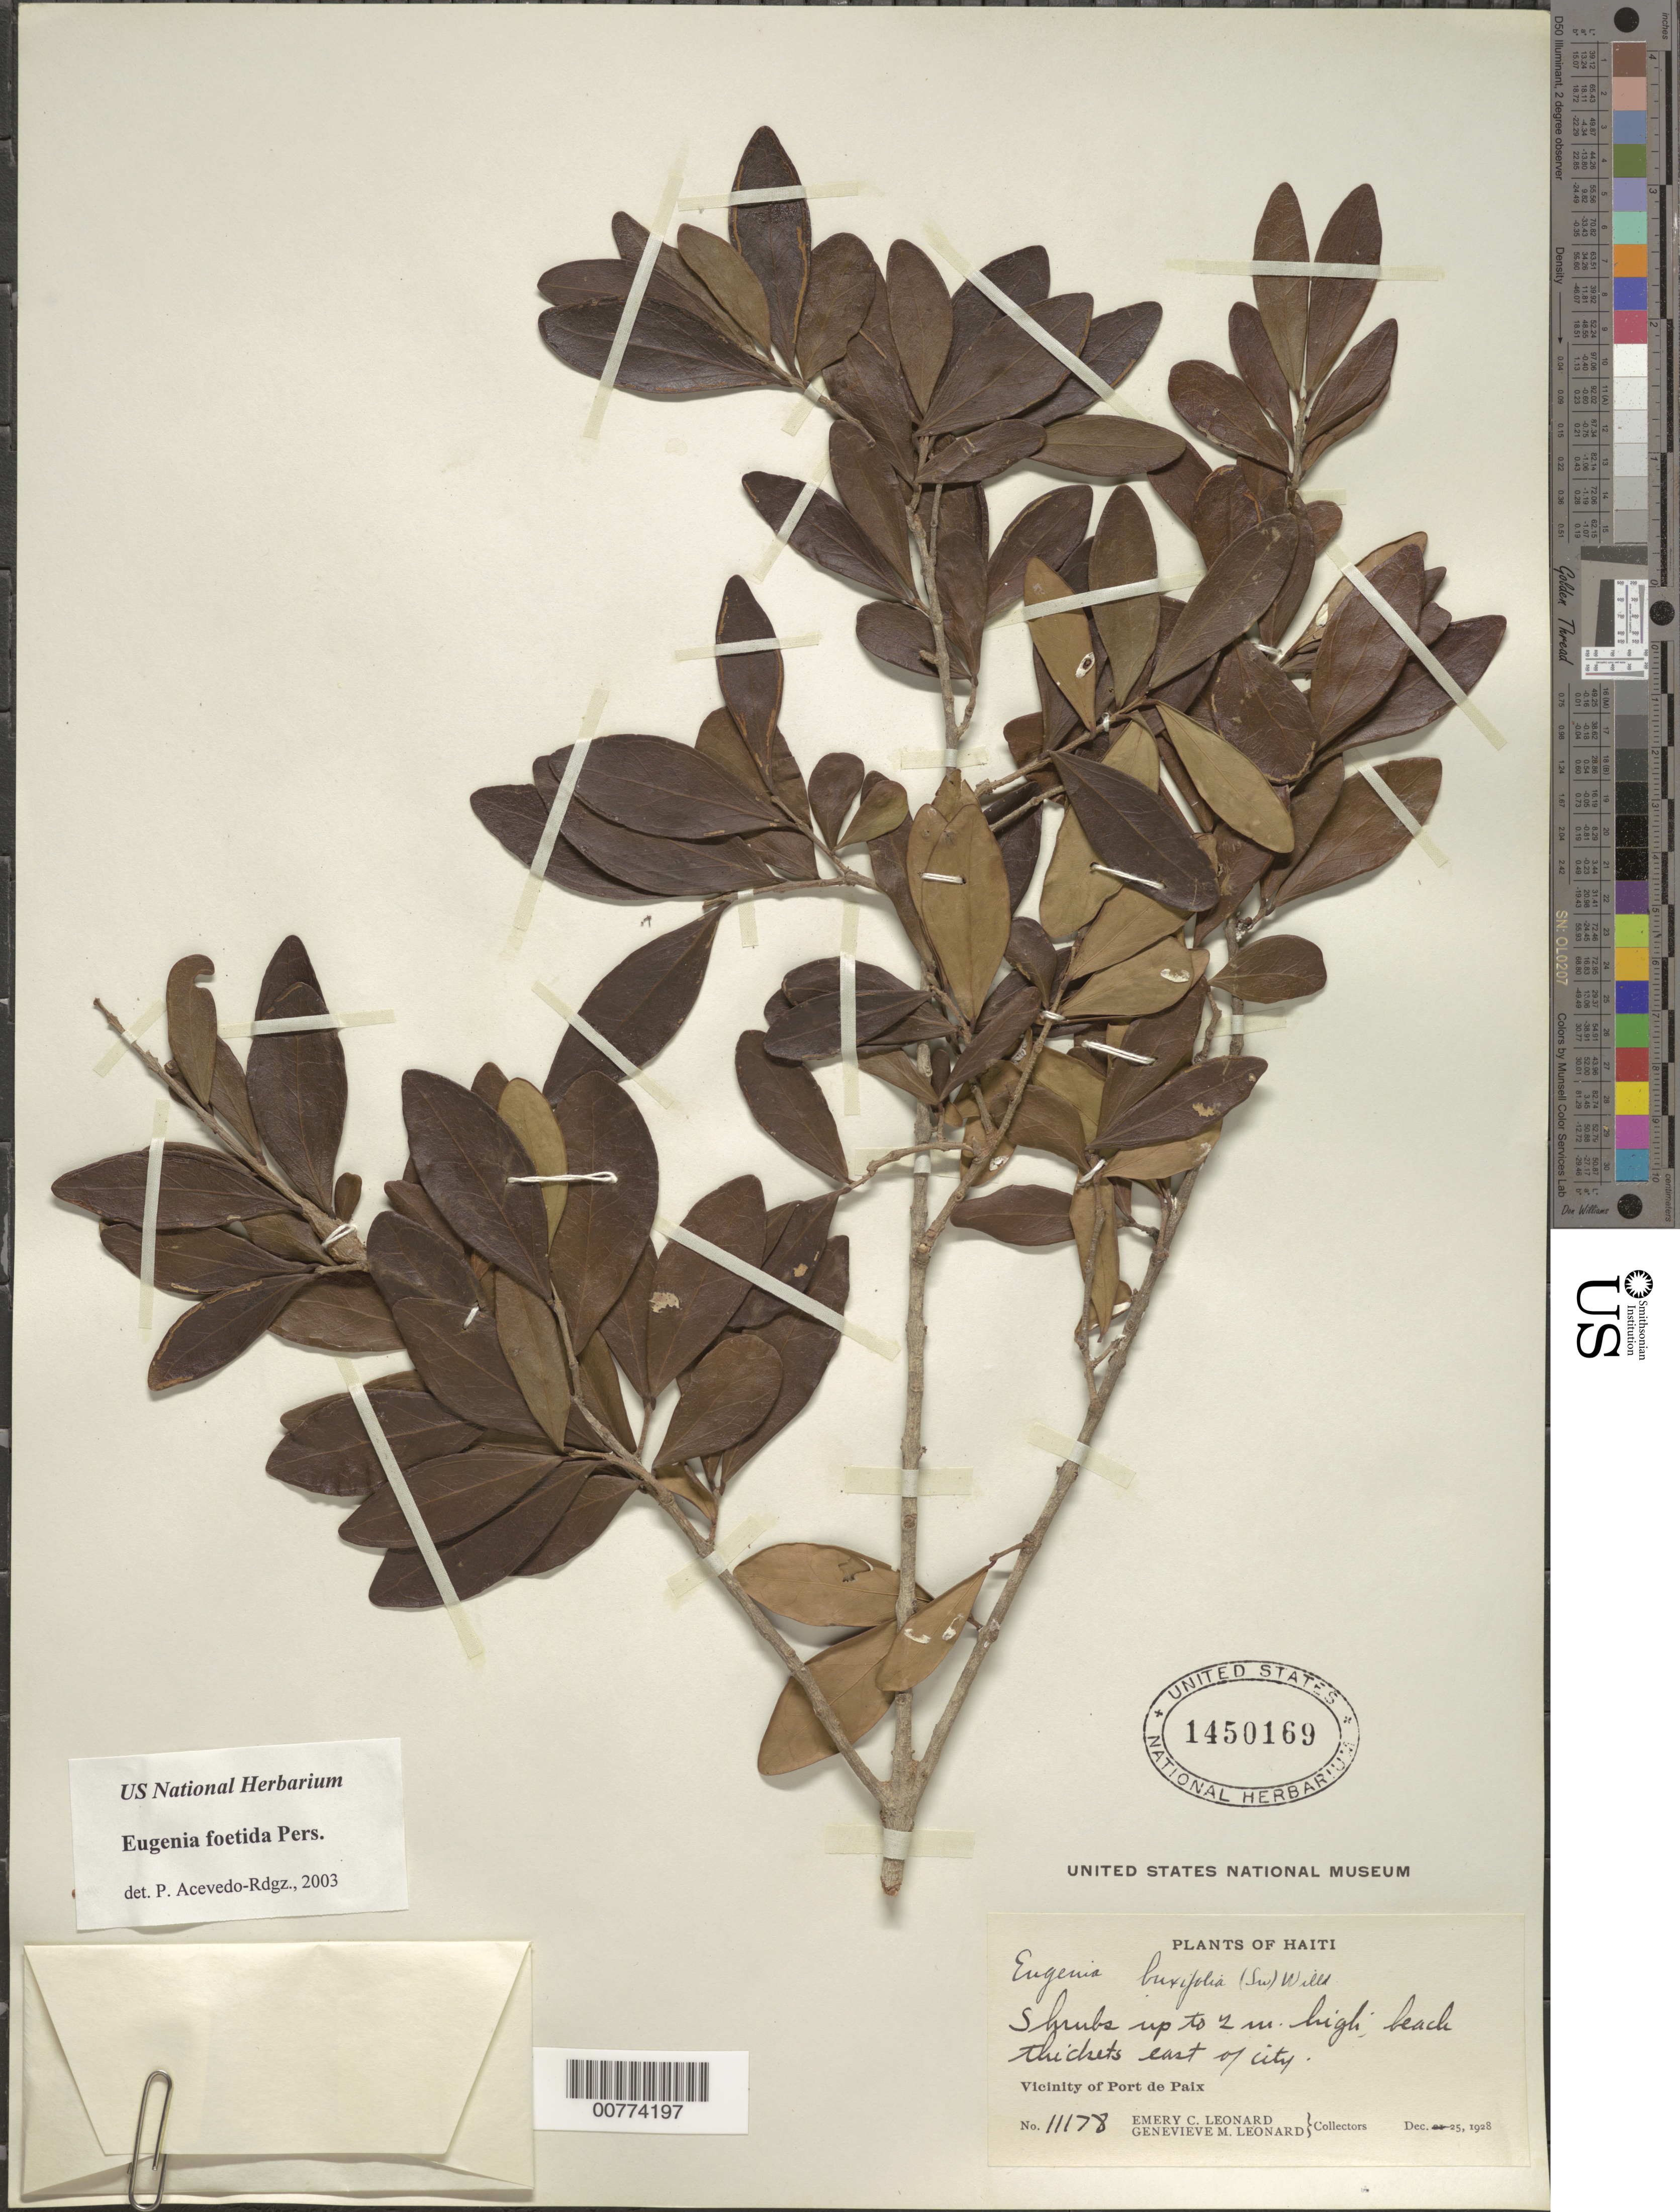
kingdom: Plantae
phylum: Tracheophyta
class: Magnoliopsida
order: Myrtales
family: Myrtaceae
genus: Eugenia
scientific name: Eugenia foetida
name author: Pers.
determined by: Acevedo-Rodríguez, P., (BOT), Smithsonian Institution - National Museum of Natural History (UNITED STATES)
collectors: E. C. Leonard & G. M. Leonard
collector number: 11178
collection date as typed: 25 Dec 1928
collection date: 1928-12-25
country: Haiti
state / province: Nord-Ouest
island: Hispaniola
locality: Vicinity of Port de Paix, beach east of city.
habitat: Beach thickets.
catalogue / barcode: US 1450169